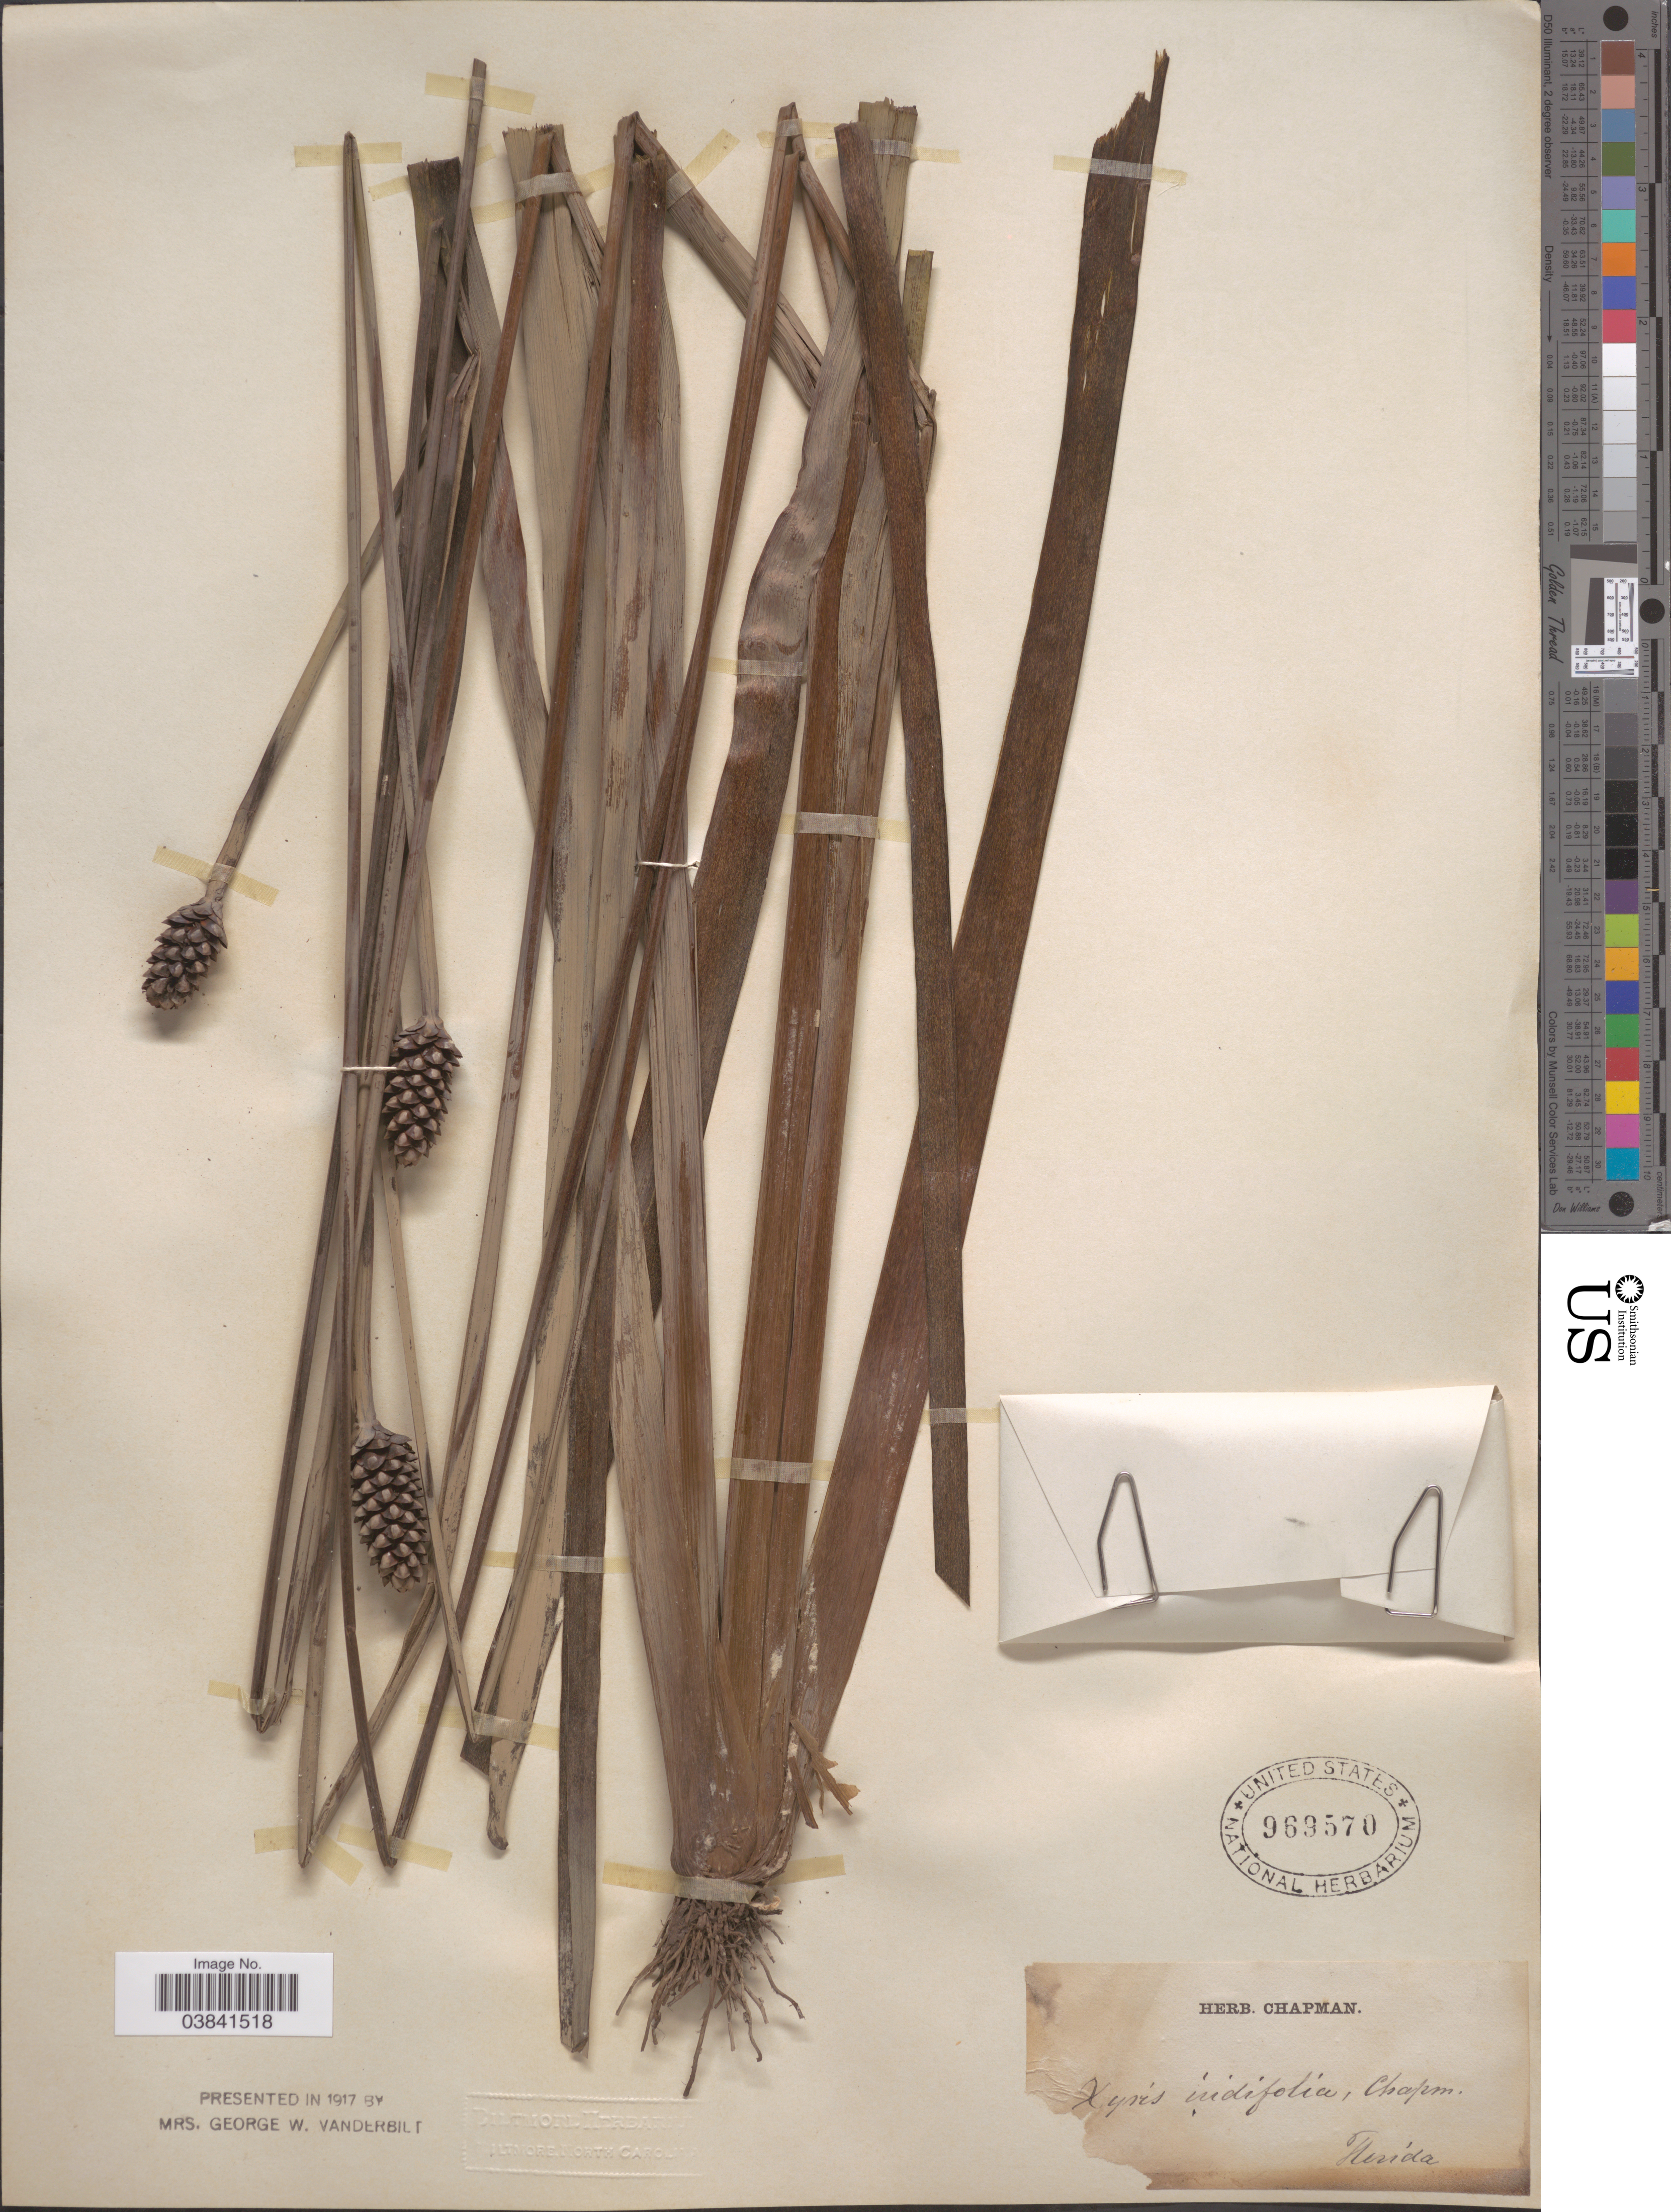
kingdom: Plantae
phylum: Tracheophyta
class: Liliopsida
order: Poales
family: Xyridaceae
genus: Xyris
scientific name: Xyris iridifolia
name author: Chapm.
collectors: ex herb. Chapman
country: United States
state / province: Florida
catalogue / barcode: US 969570